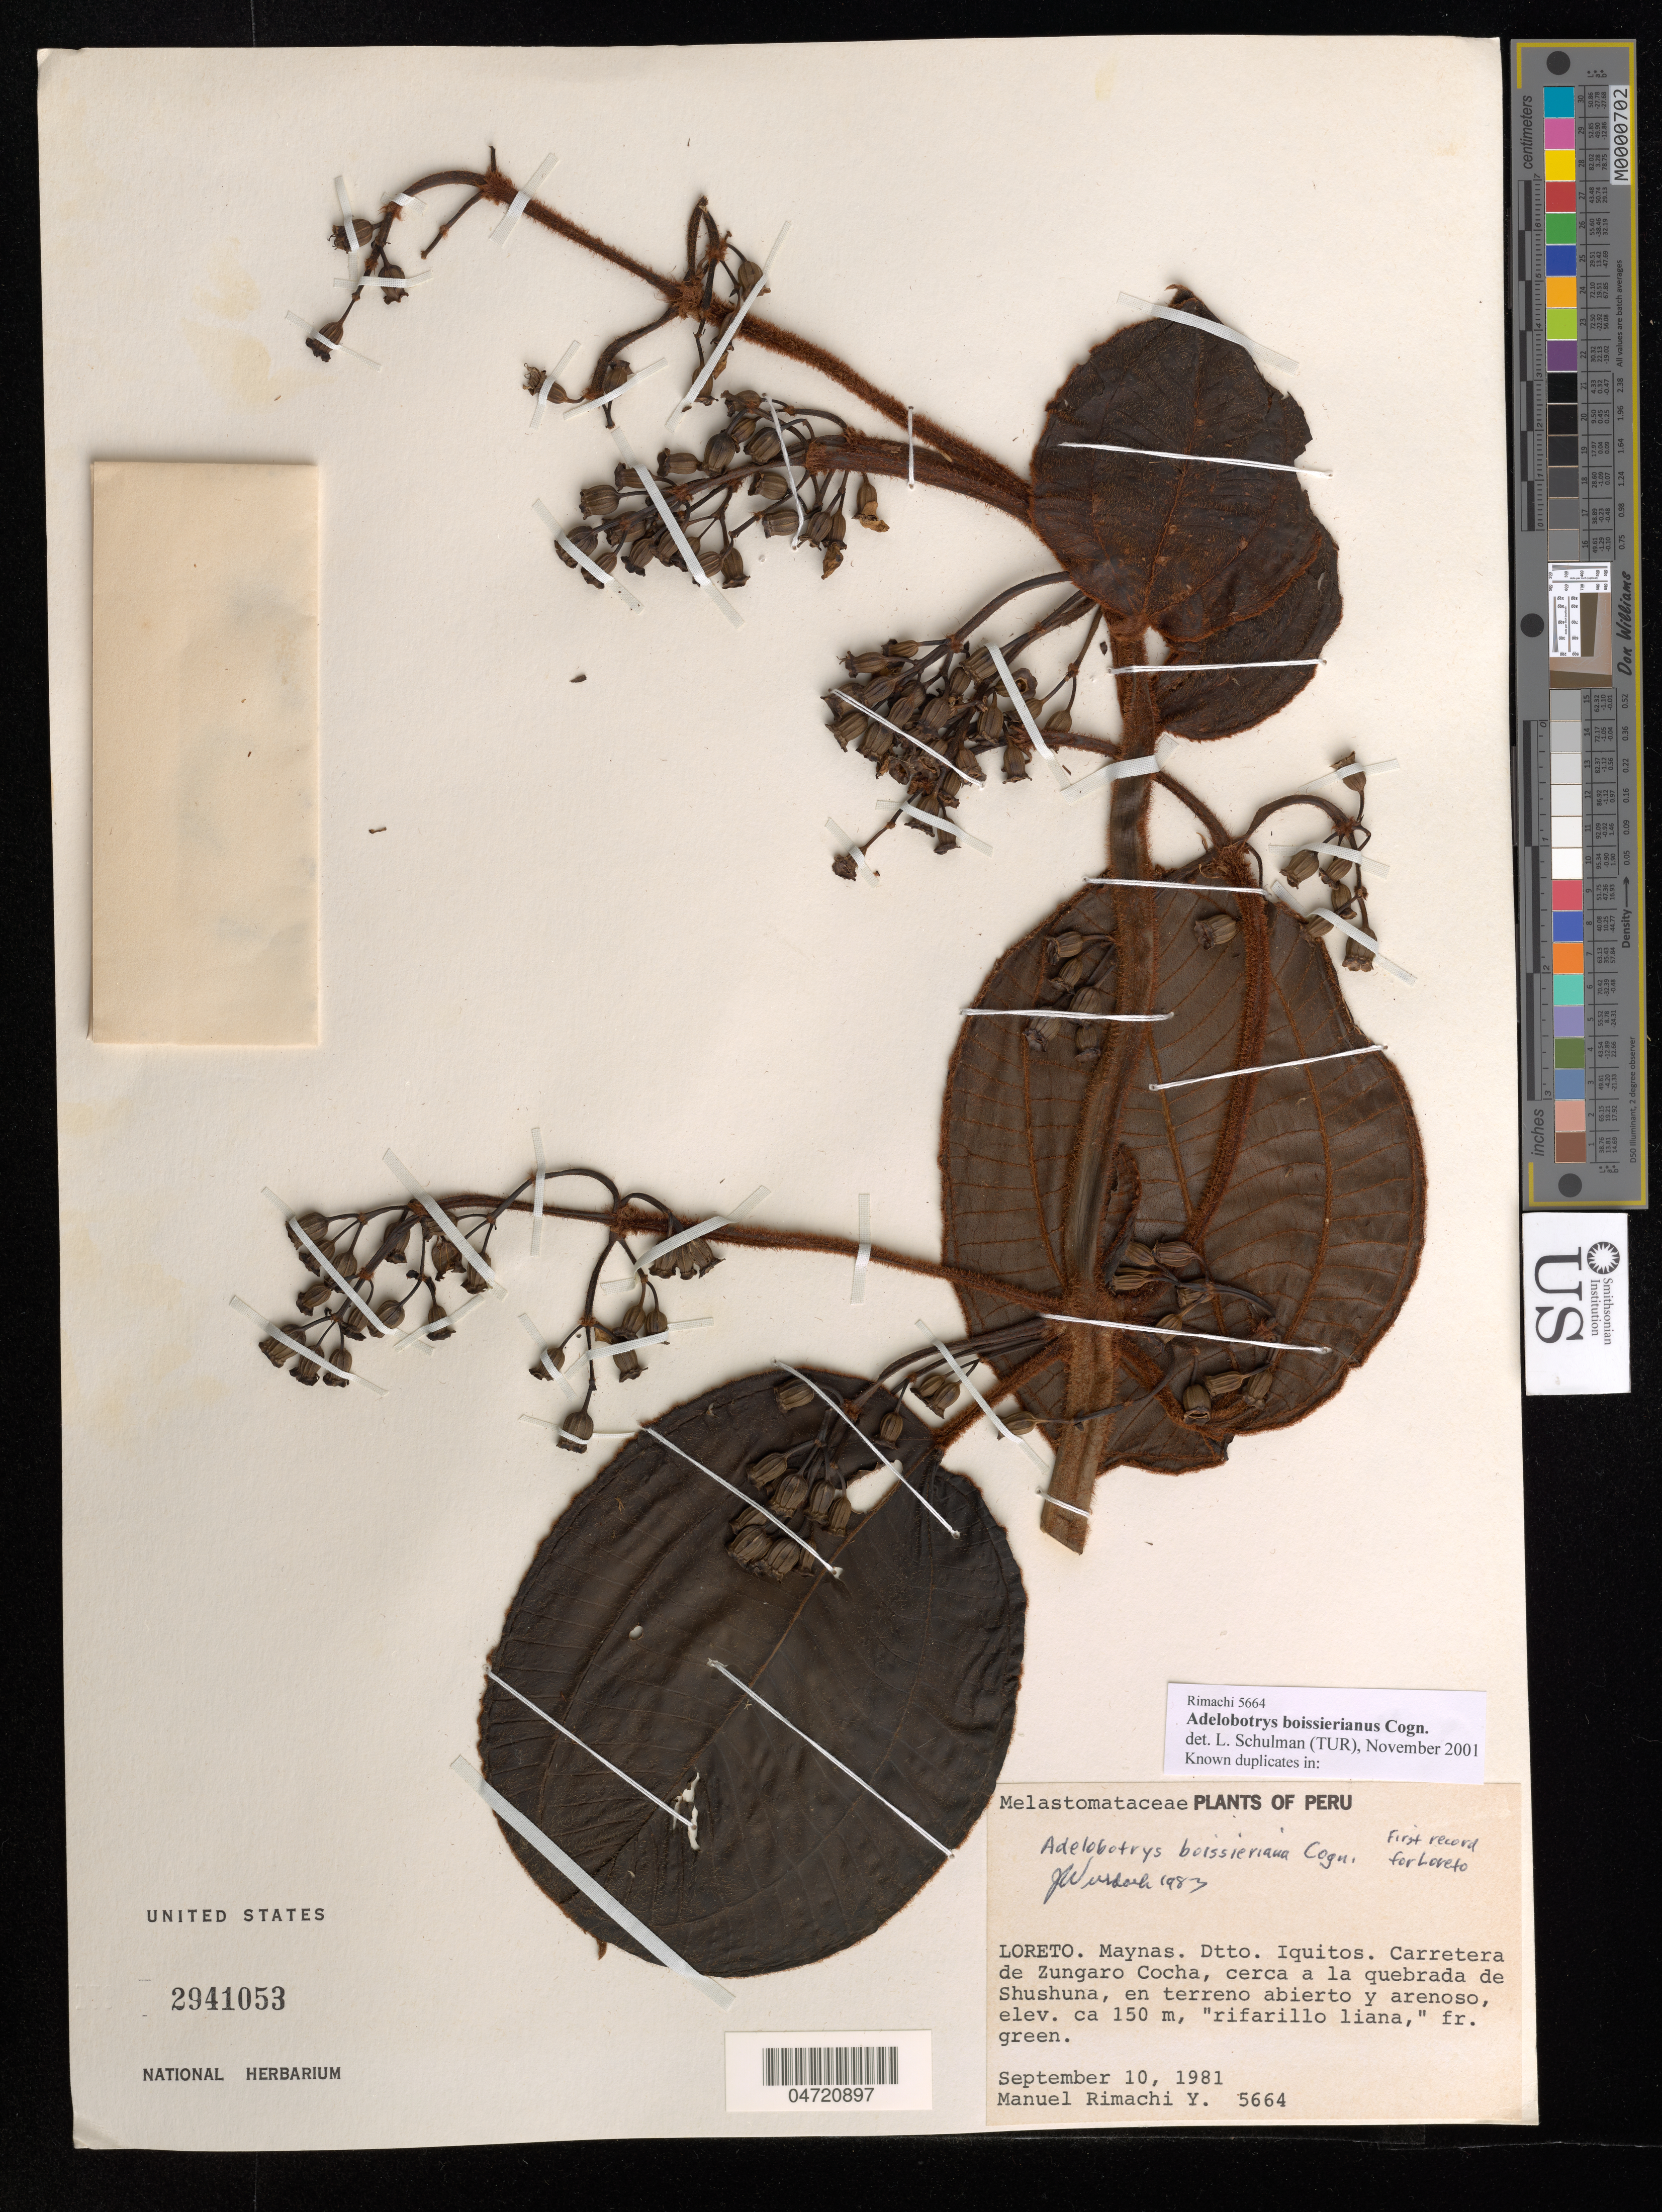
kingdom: Plantae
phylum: Tracheophyta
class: Magnoliopsida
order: Myrtales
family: Melastomataceae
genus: Adelobotrys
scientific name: Adelobotrys boissieriana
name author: Cogn.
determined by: Schulman, Leif, (TUR), University of Turku (FINLAND)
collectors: M. Rimachi Y.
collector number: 5664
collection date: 1981-09-10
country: Peru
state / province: Loreto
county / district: Maynas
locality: Dtto. Iquitos. Carretera de Zungaro Cocha, cerca a la quebrada de Shushuna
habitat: En terreno abierto y arenoso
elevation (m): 150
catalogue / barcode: US 2941053